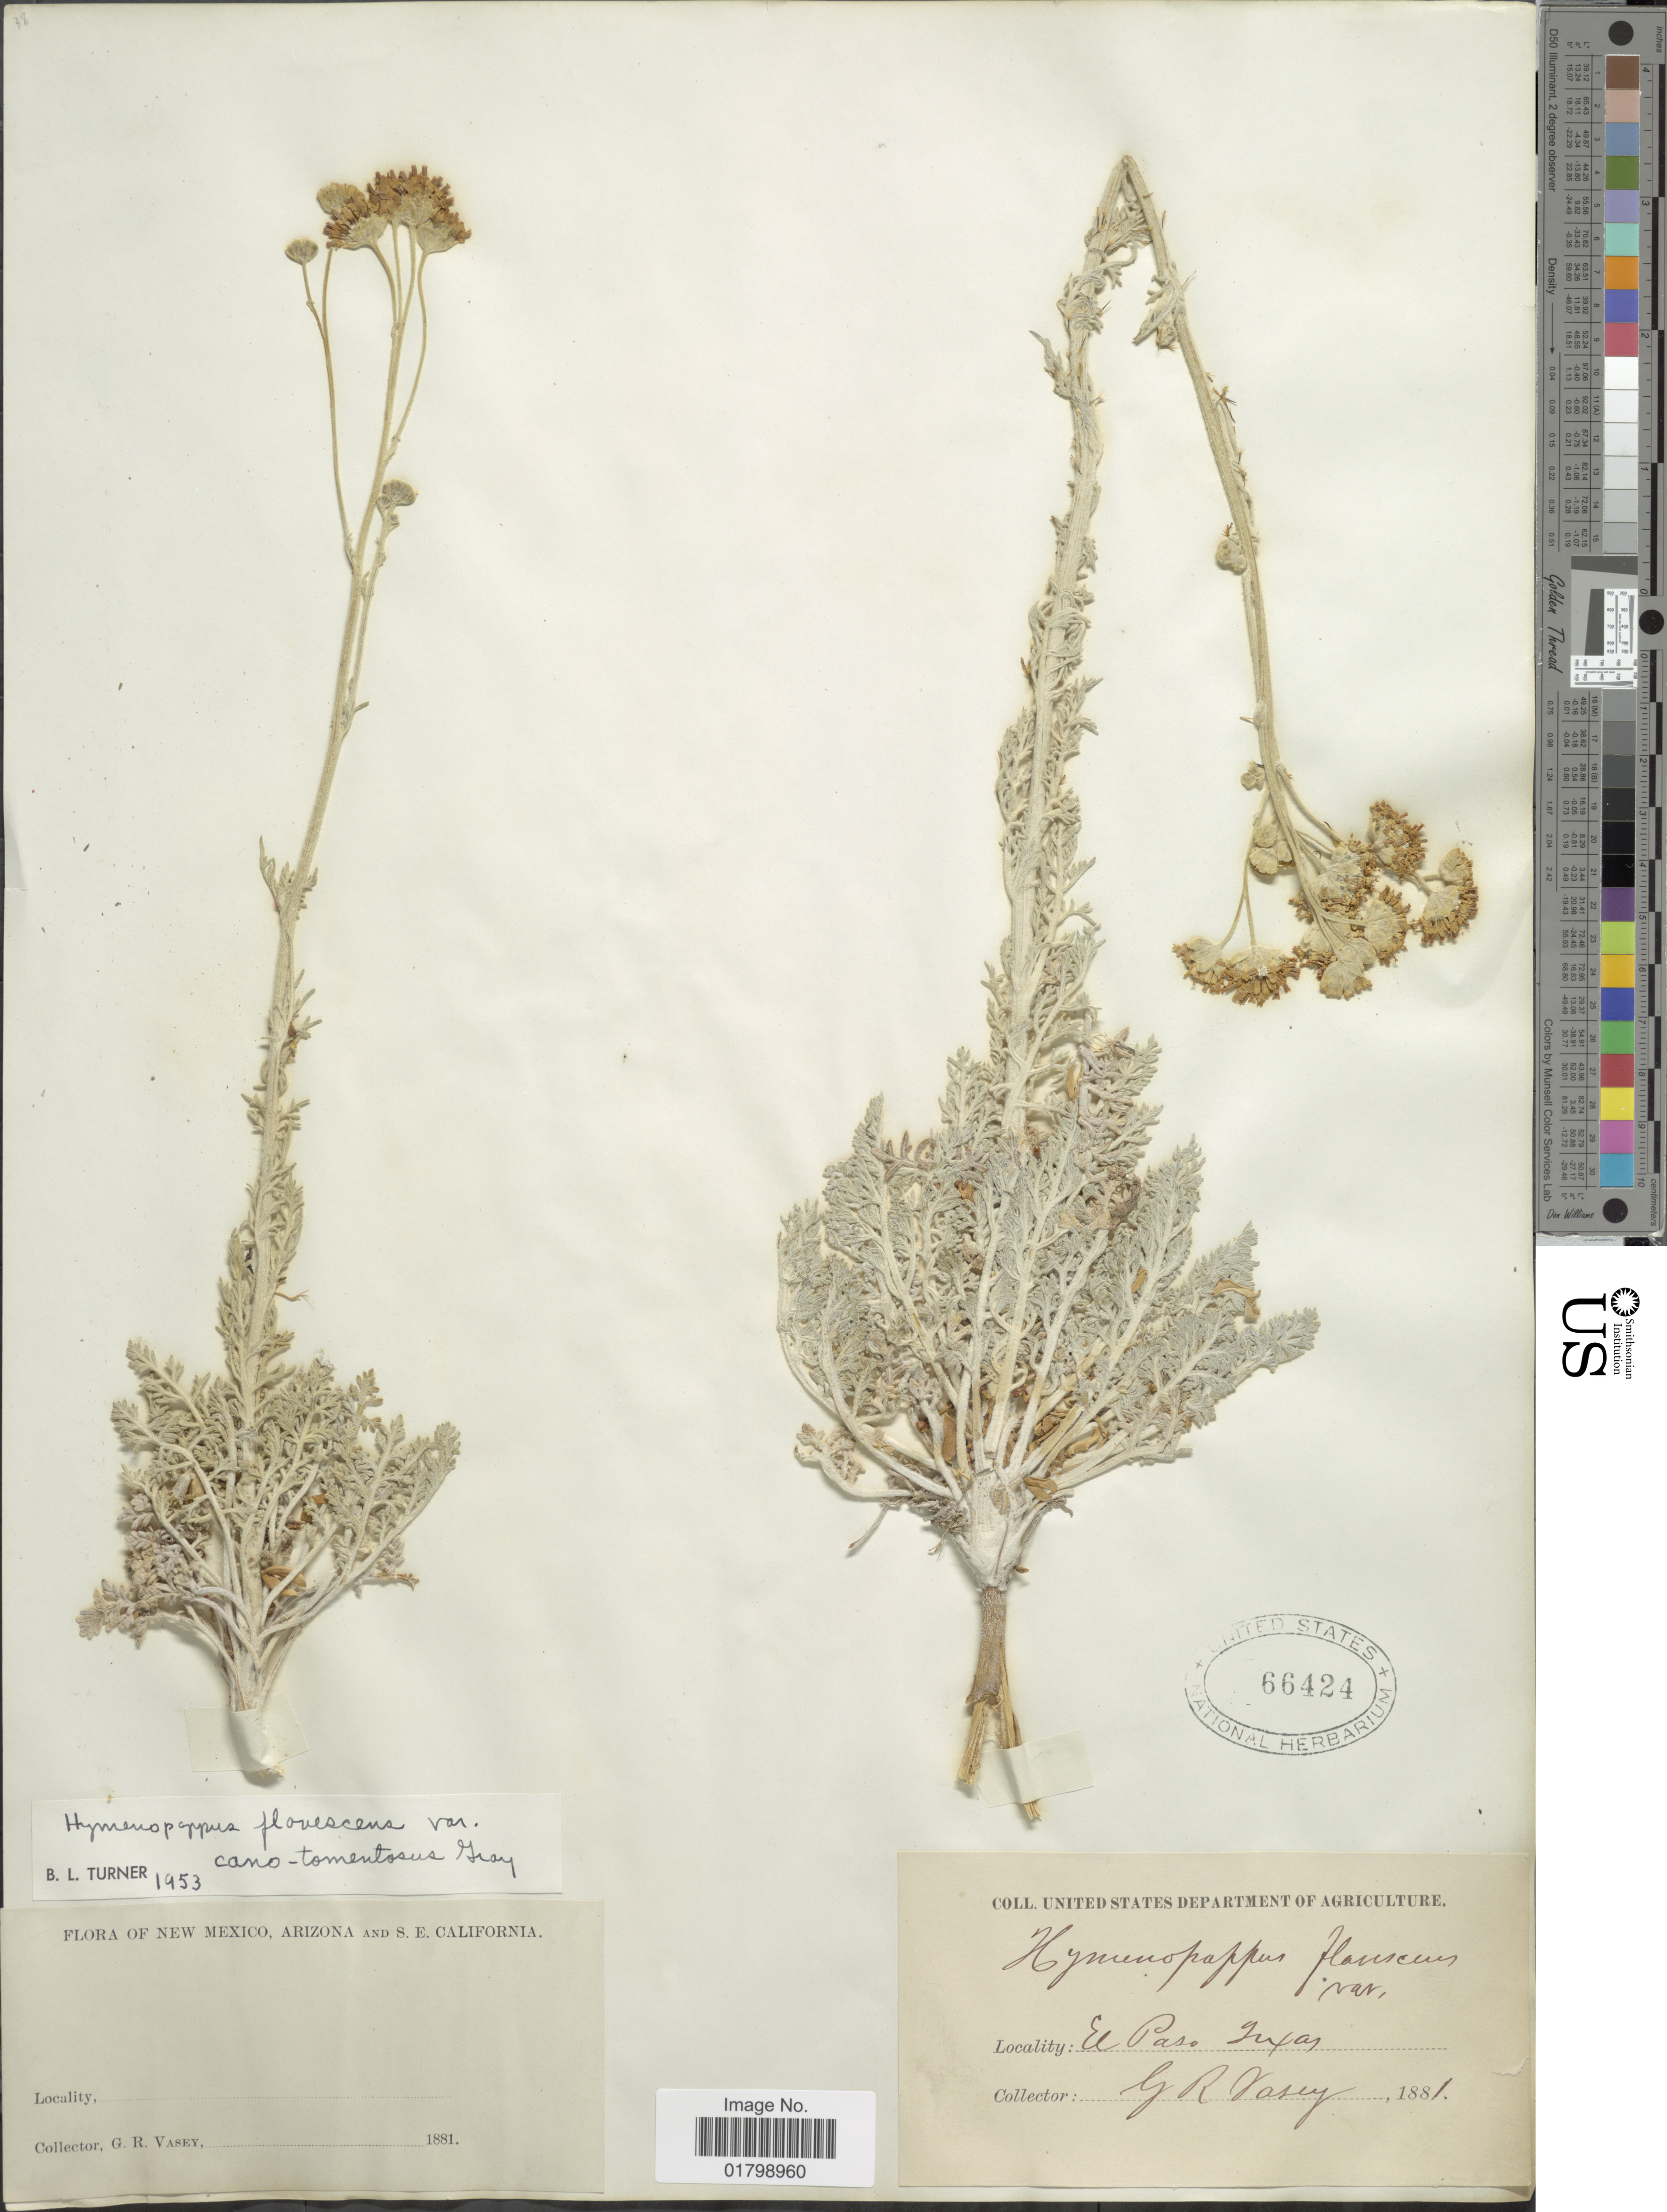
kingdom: Plantae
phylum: Tracheophyta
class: Magnoliopsida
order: Asterales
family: Asteraceae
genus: Hymenopappus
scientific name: Hymenopappus flavescens var. canotomentosus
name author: A. Gray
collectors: G. R. Vasey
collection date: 1881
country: United States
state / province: Texas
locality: El Paso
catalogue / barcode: US 66424